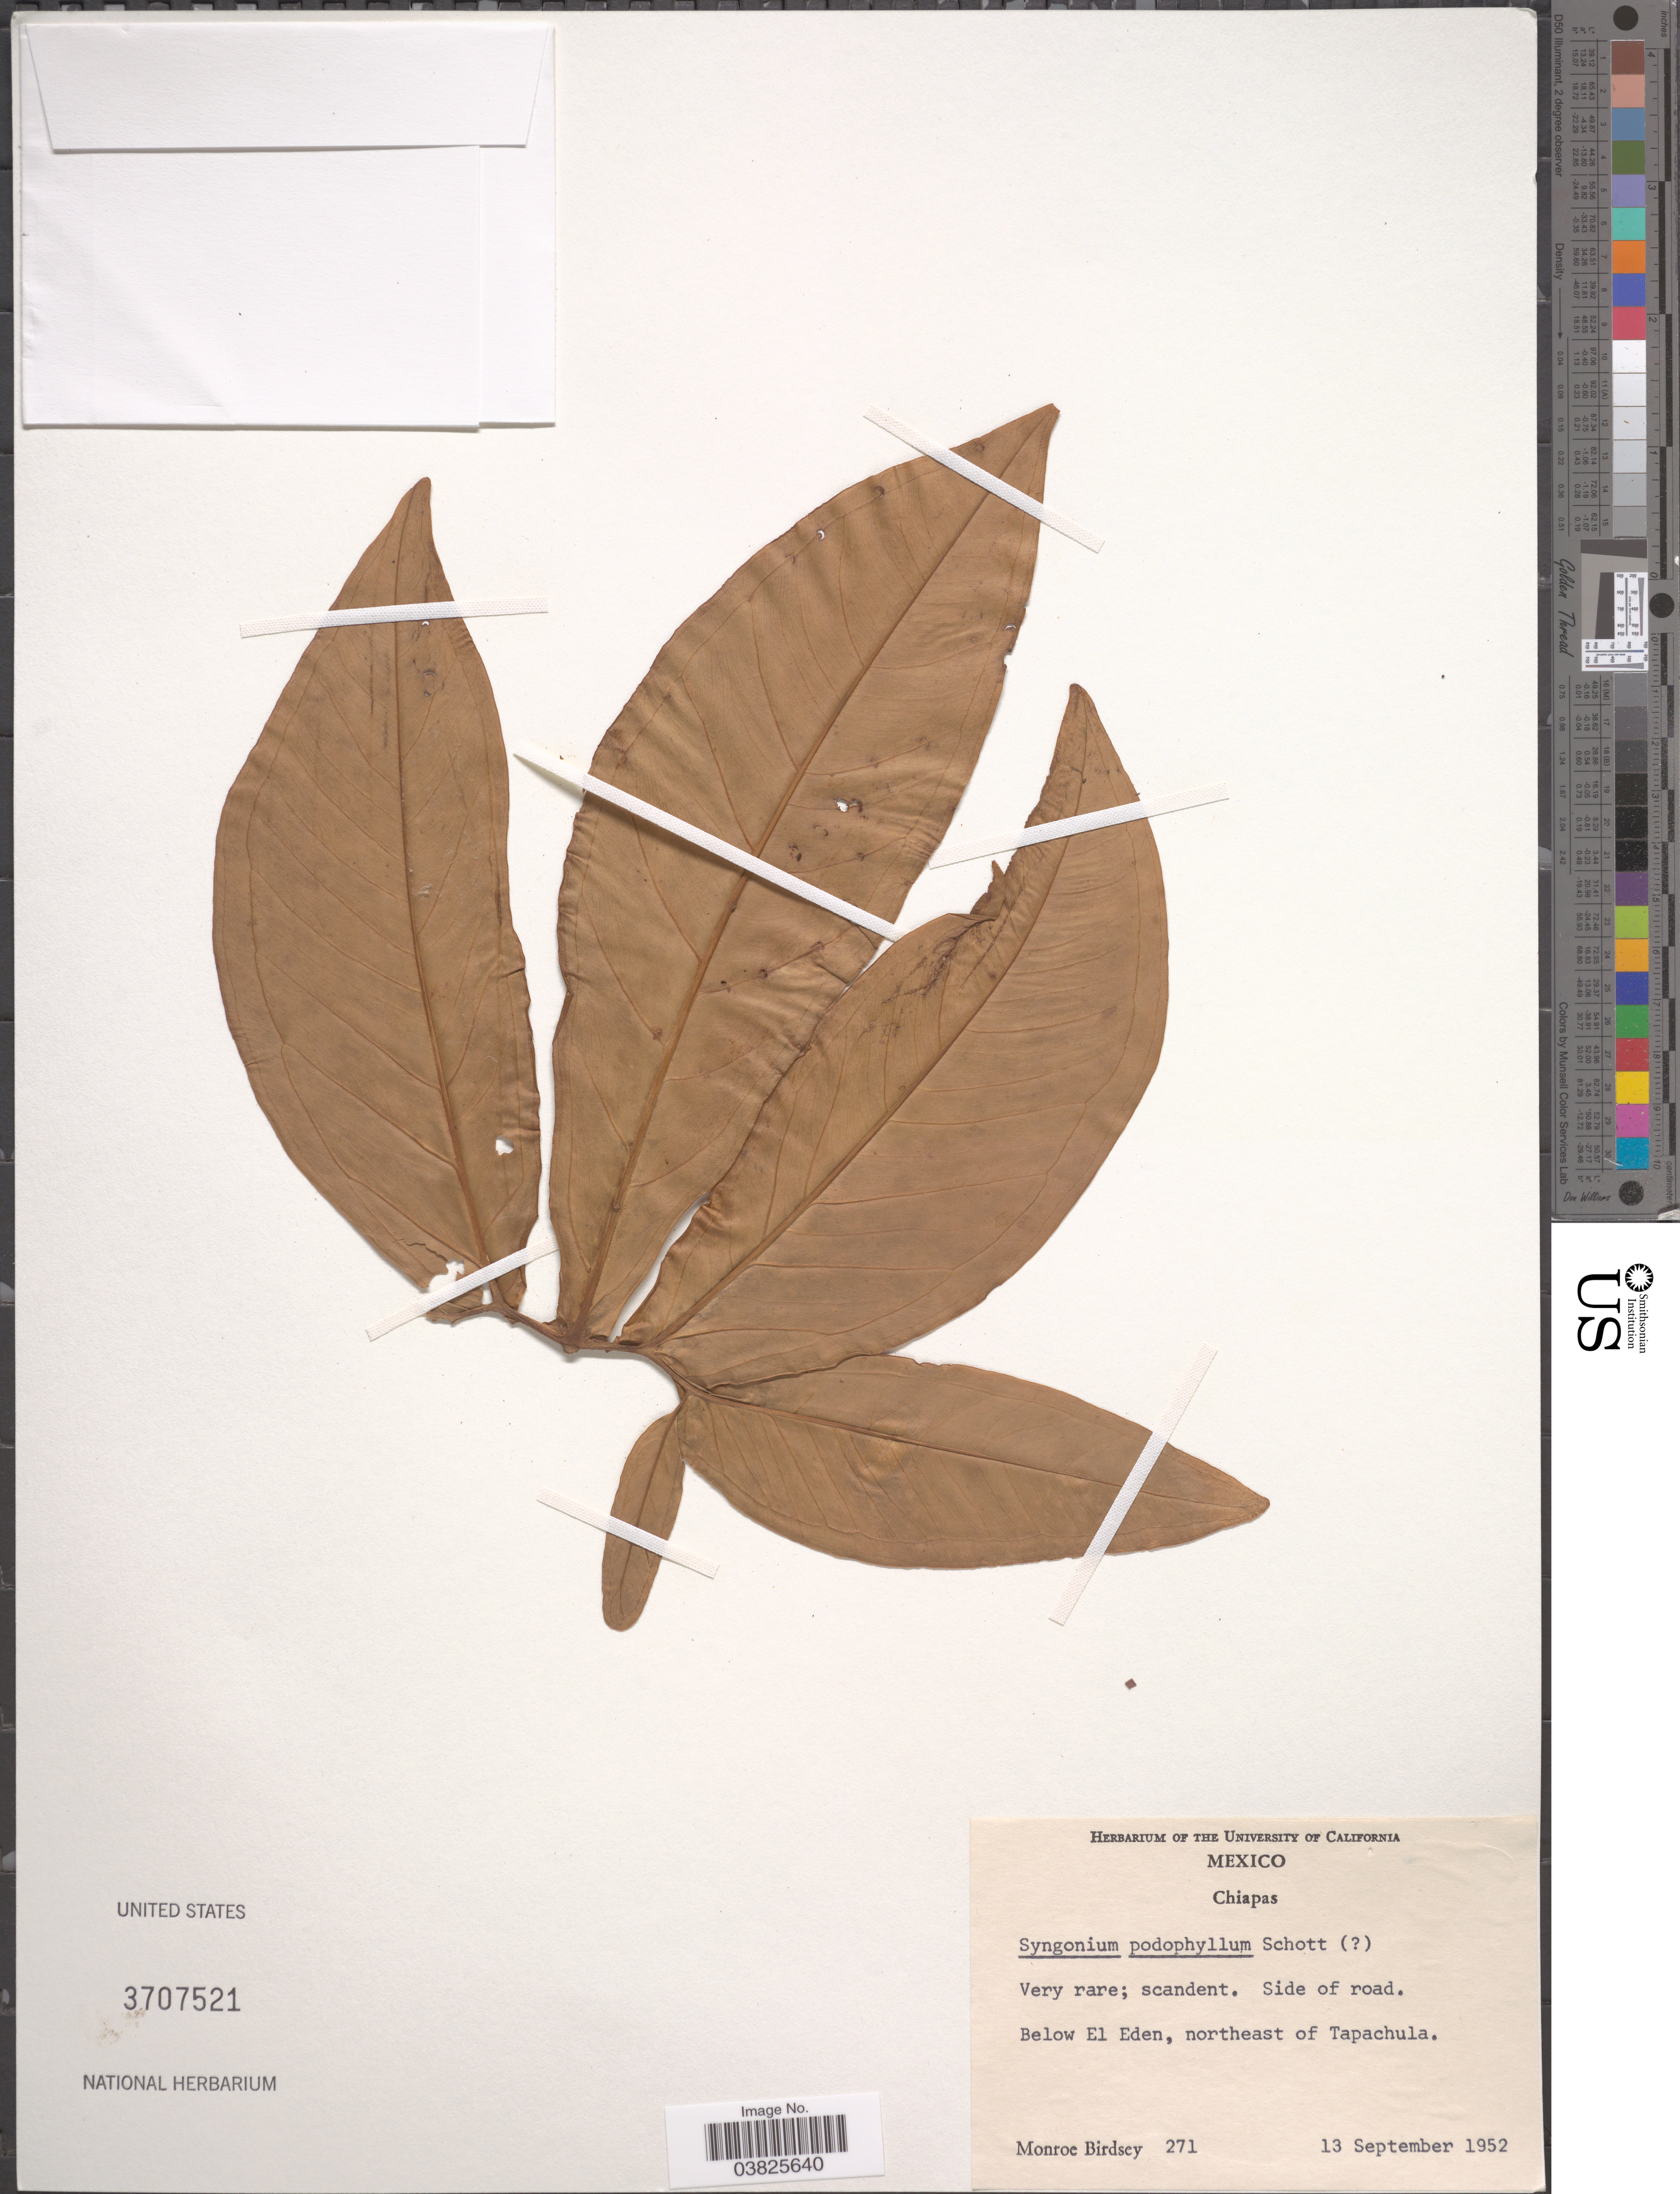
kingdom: Plantae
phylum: Tracheophyta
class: Liliopsida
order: Alismatales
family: Araceae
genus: Syngonium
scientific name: Syngonium podophyllum 'Lemon-Lime'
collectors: M. Birdsey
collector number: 271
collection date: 1952-09-13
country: Mexico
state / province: Chiapas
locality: Ride of road. Below El Eden, northeast of Tapachula.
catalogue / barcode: US 3707521